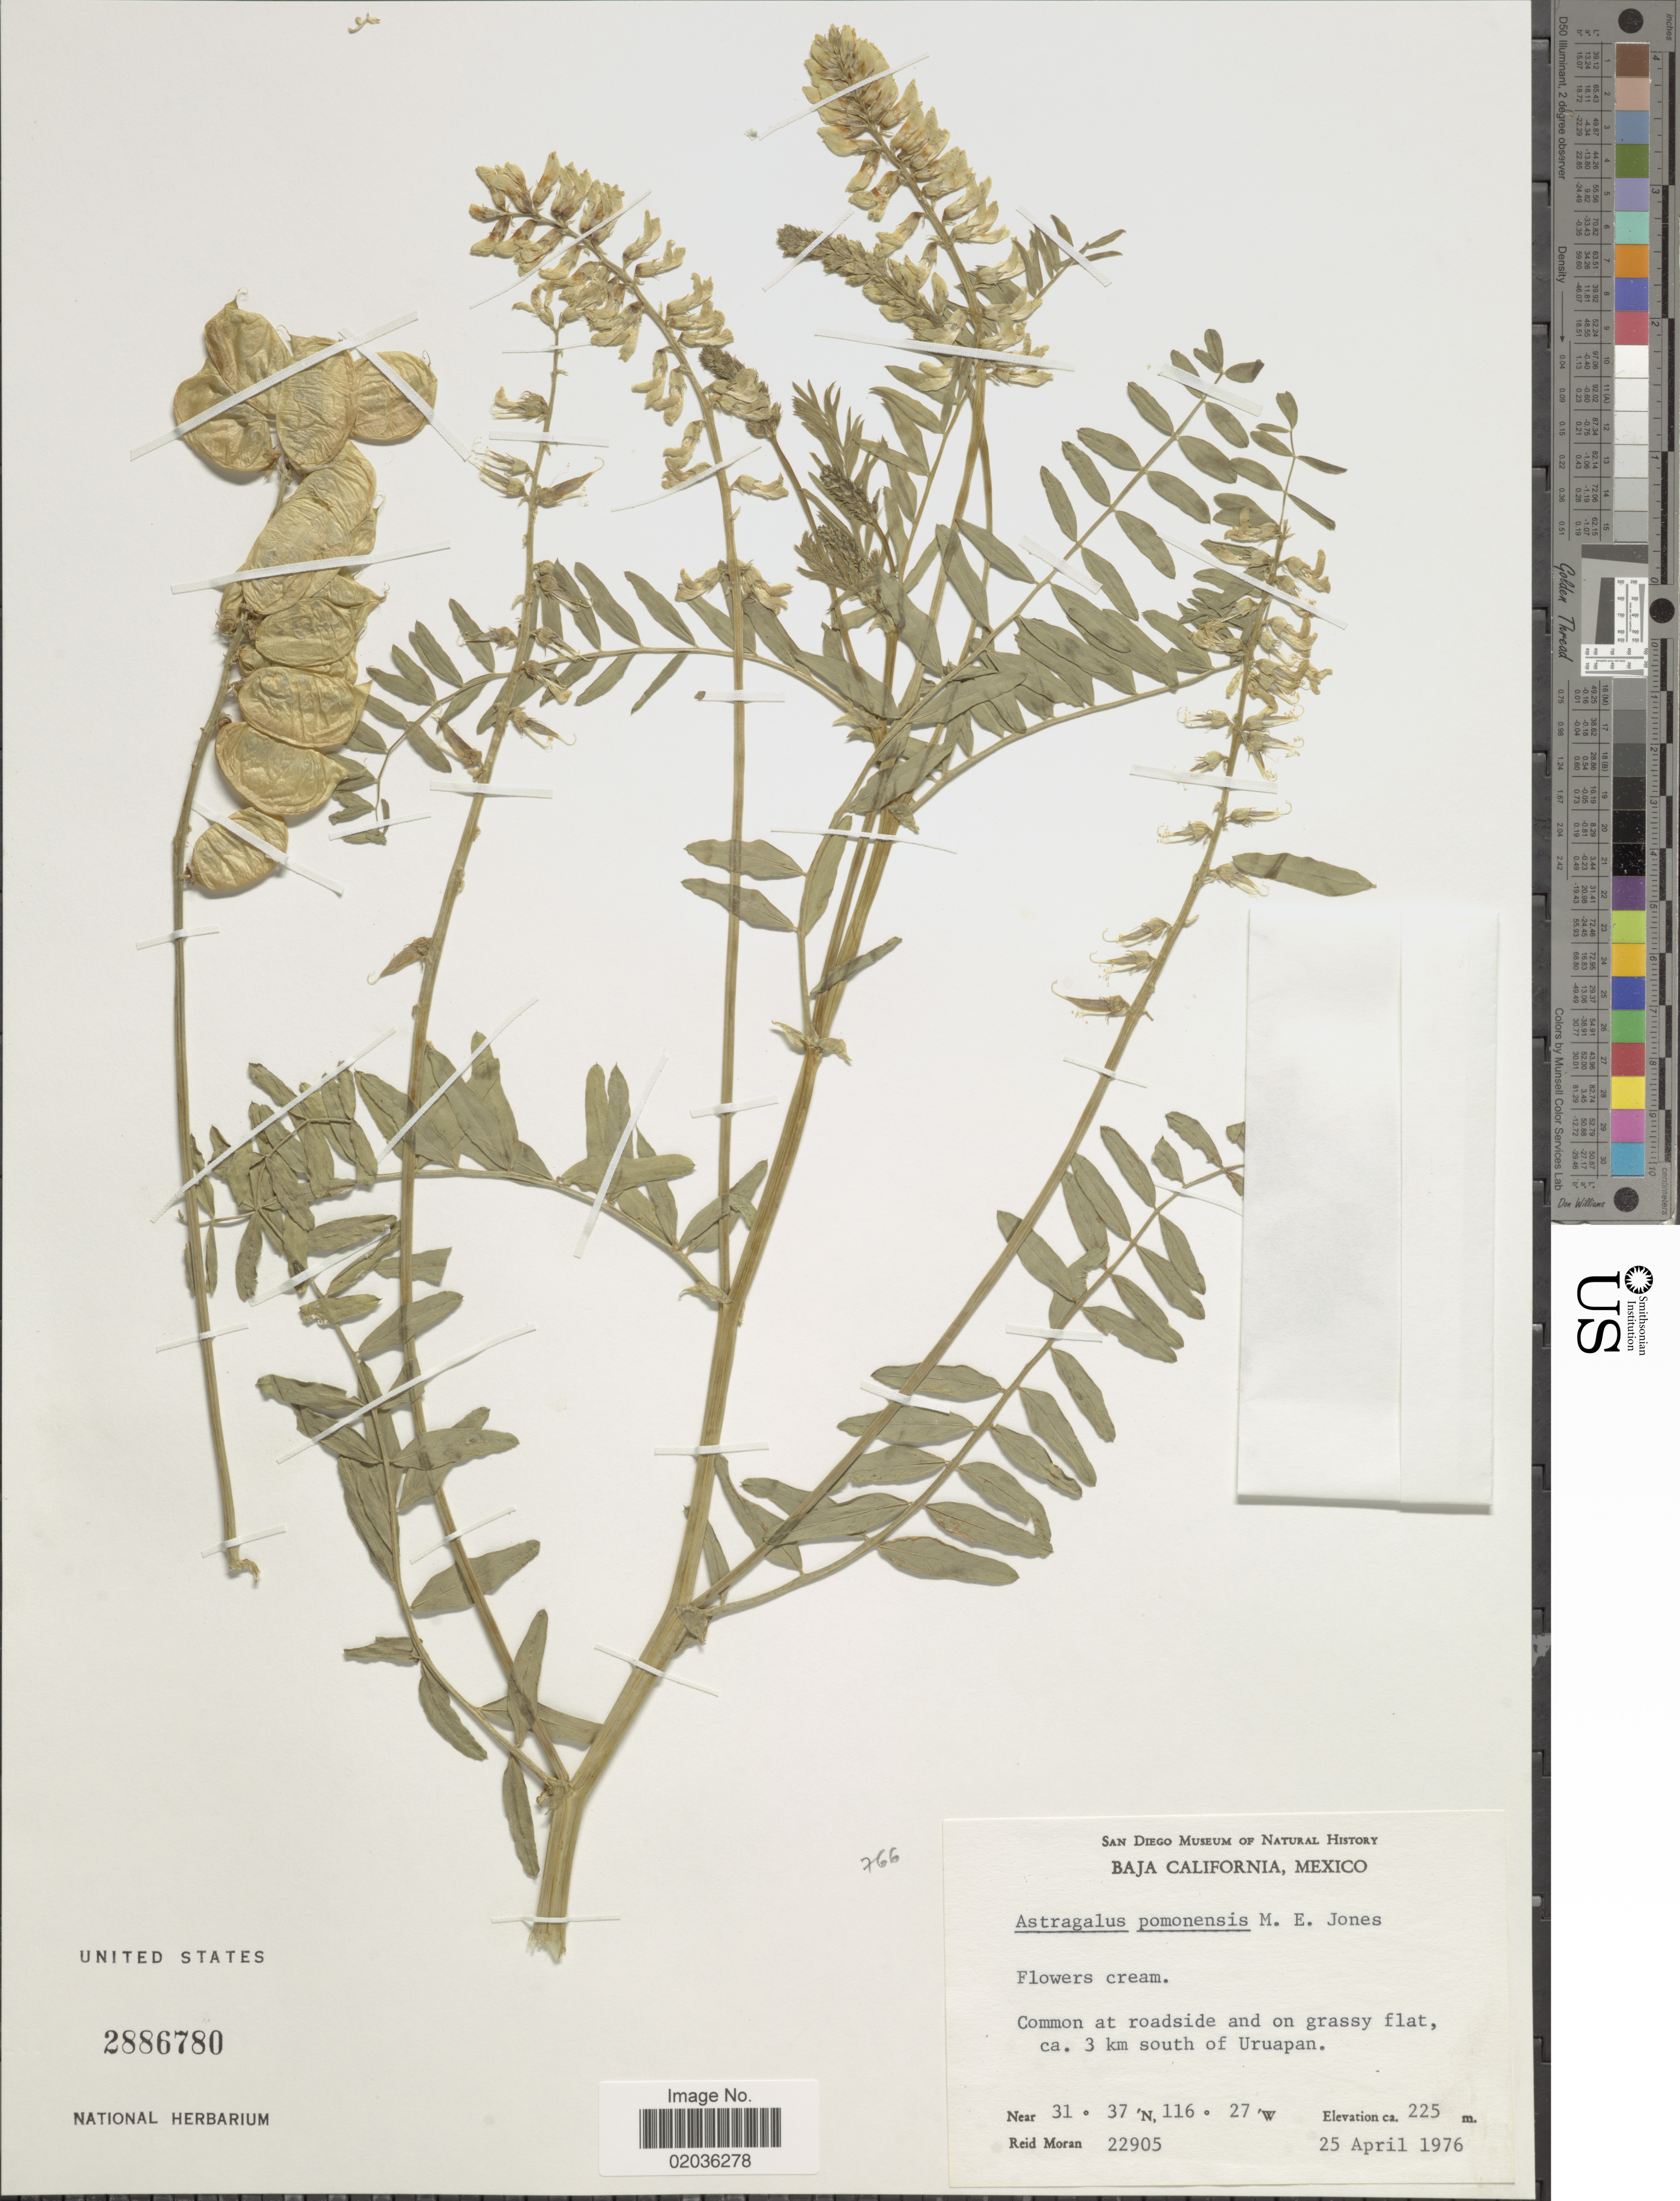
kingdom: Plantae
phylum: Tracheophyta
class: Magnoliopsida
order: Fabales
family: Fabaceae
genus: Astragalus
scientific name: Astragalus pomonensis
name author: M.E. Jones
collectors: R. V. Moran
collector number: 22905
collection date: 1976-04-25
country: Mexico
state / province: Baja California Norte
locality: Common at roadside and on grassy flat, ca. 3 km south of Uruapan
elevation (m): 225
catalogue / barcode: US 2886780